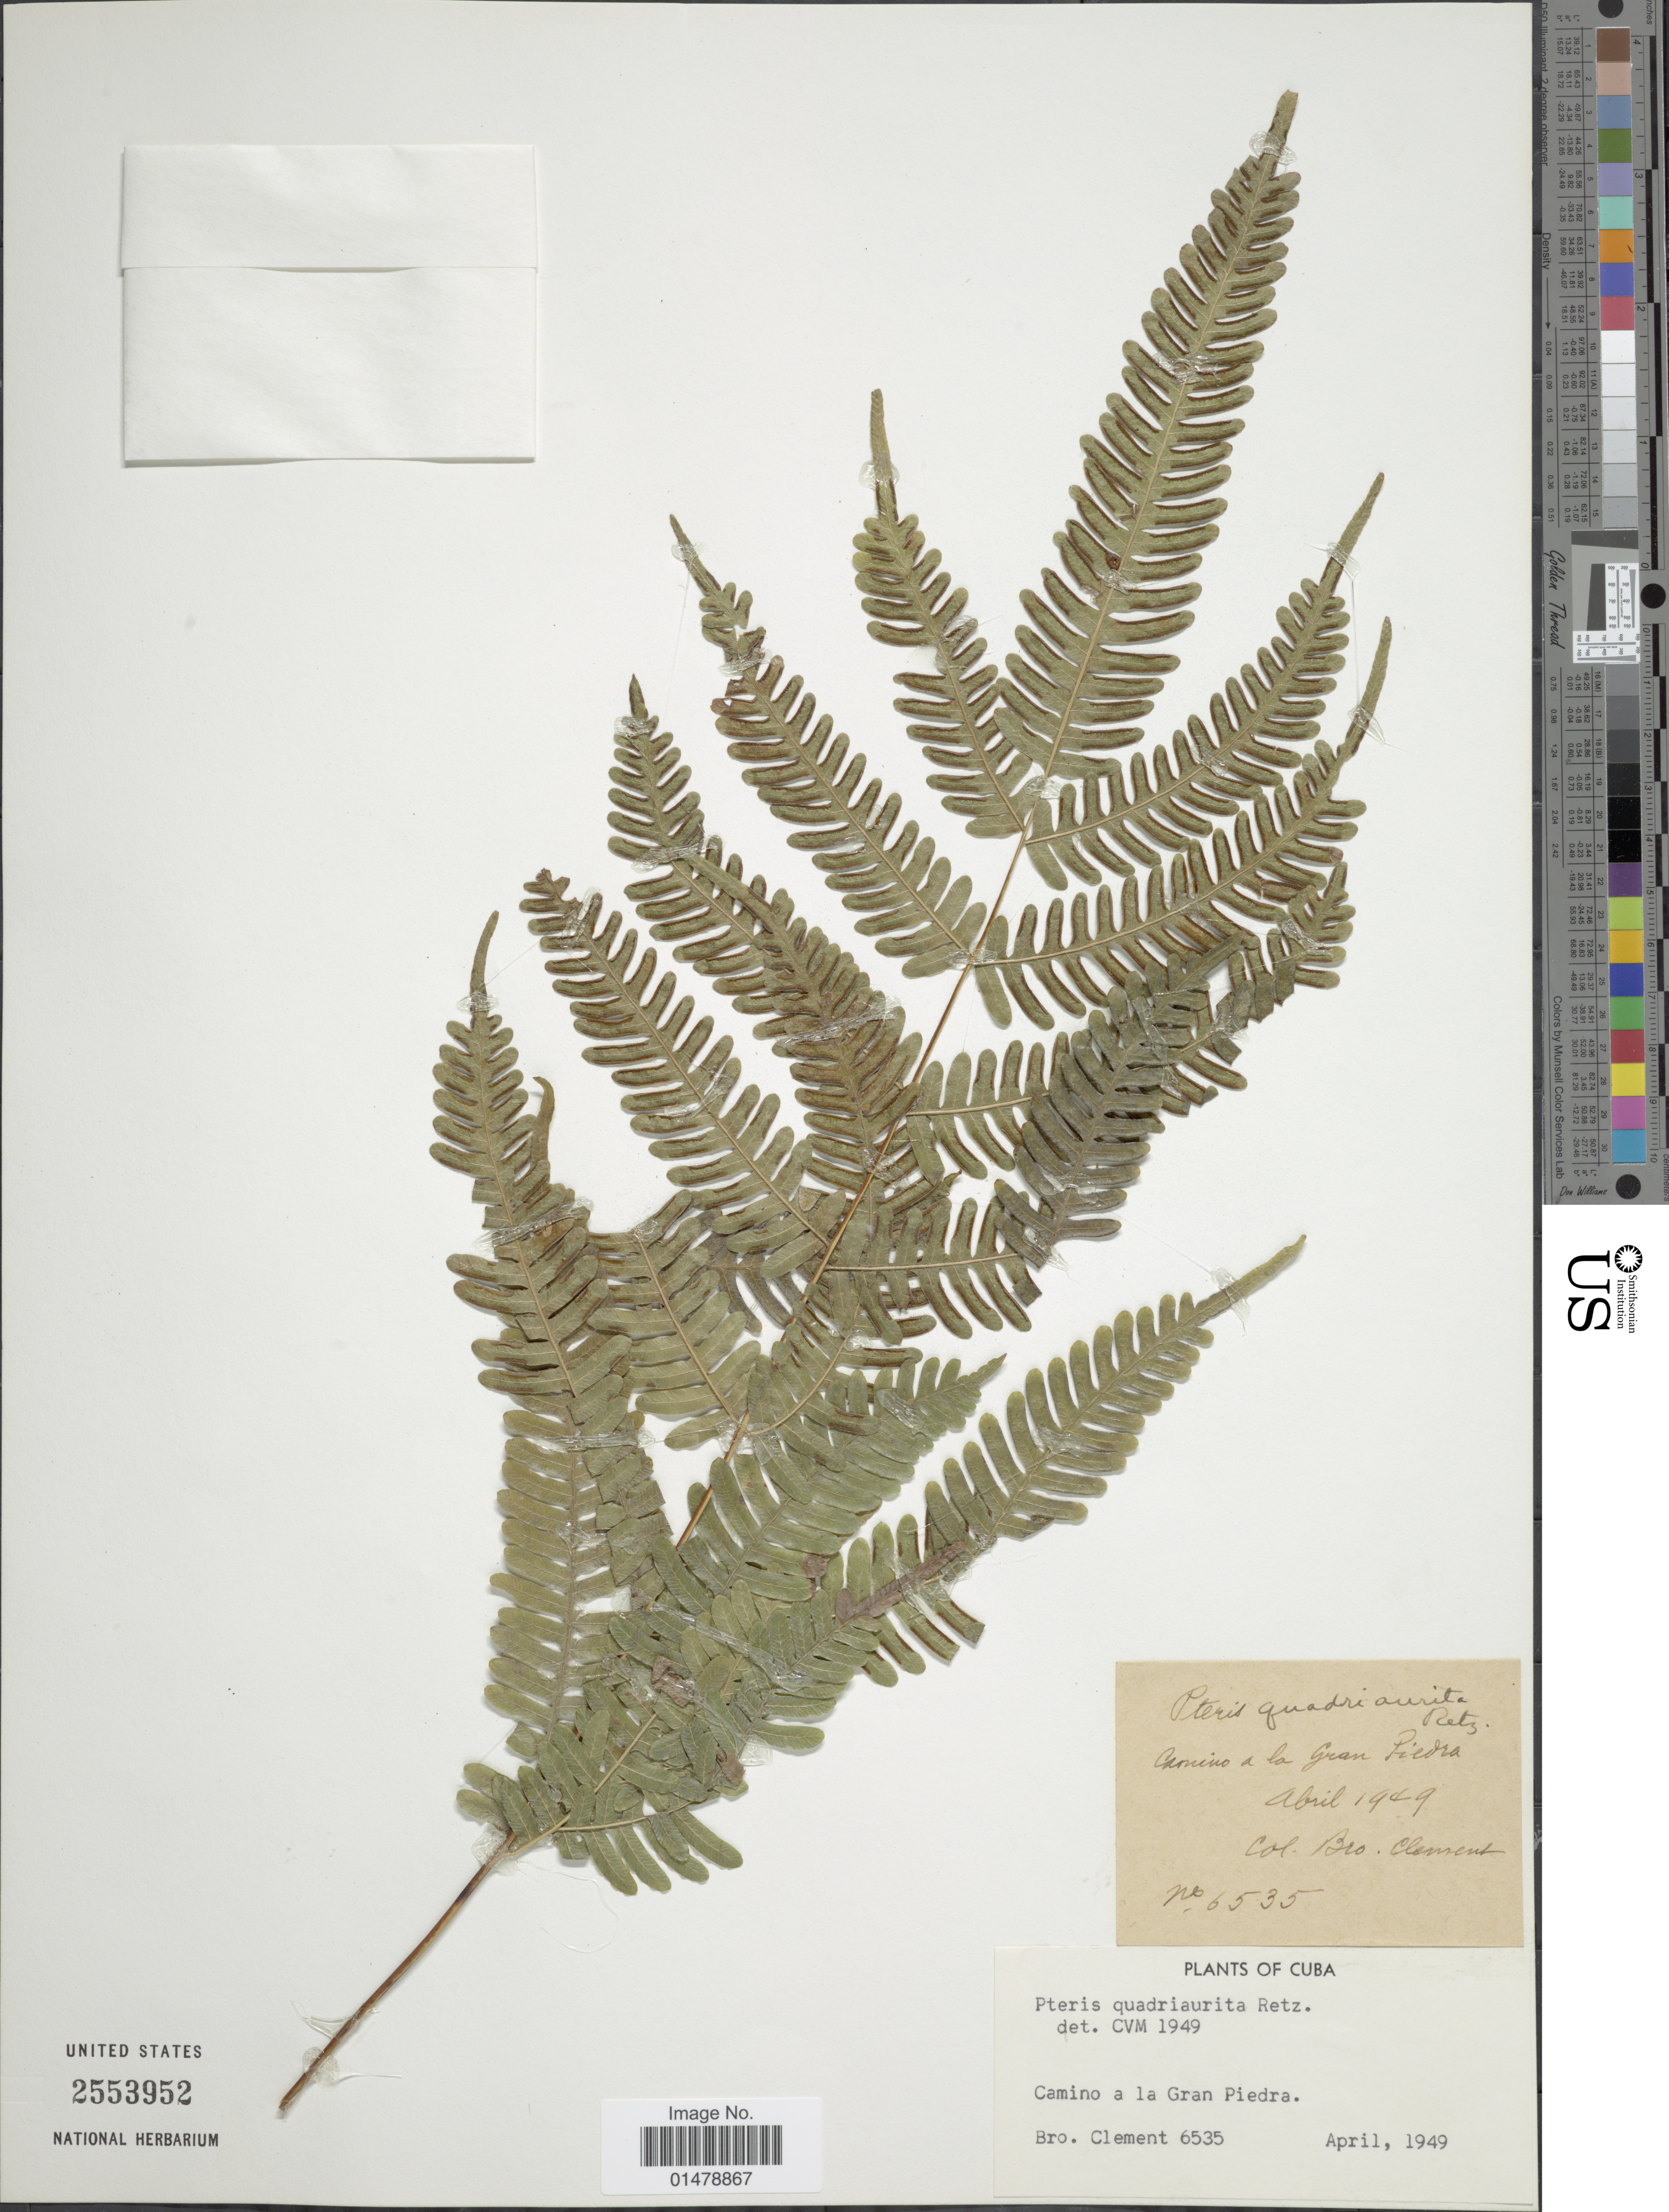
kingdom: Plantae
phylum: Tracheophyta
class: Polypodiopsida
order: Polypodiales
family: Pteridaceae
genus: Pteris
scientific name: Pteris quadriaurita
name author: Retz.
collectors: B. Clement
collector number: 6535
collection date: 1949-04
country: Cuba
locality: Camino a la Gran Piedra.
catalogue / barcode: US 2553952